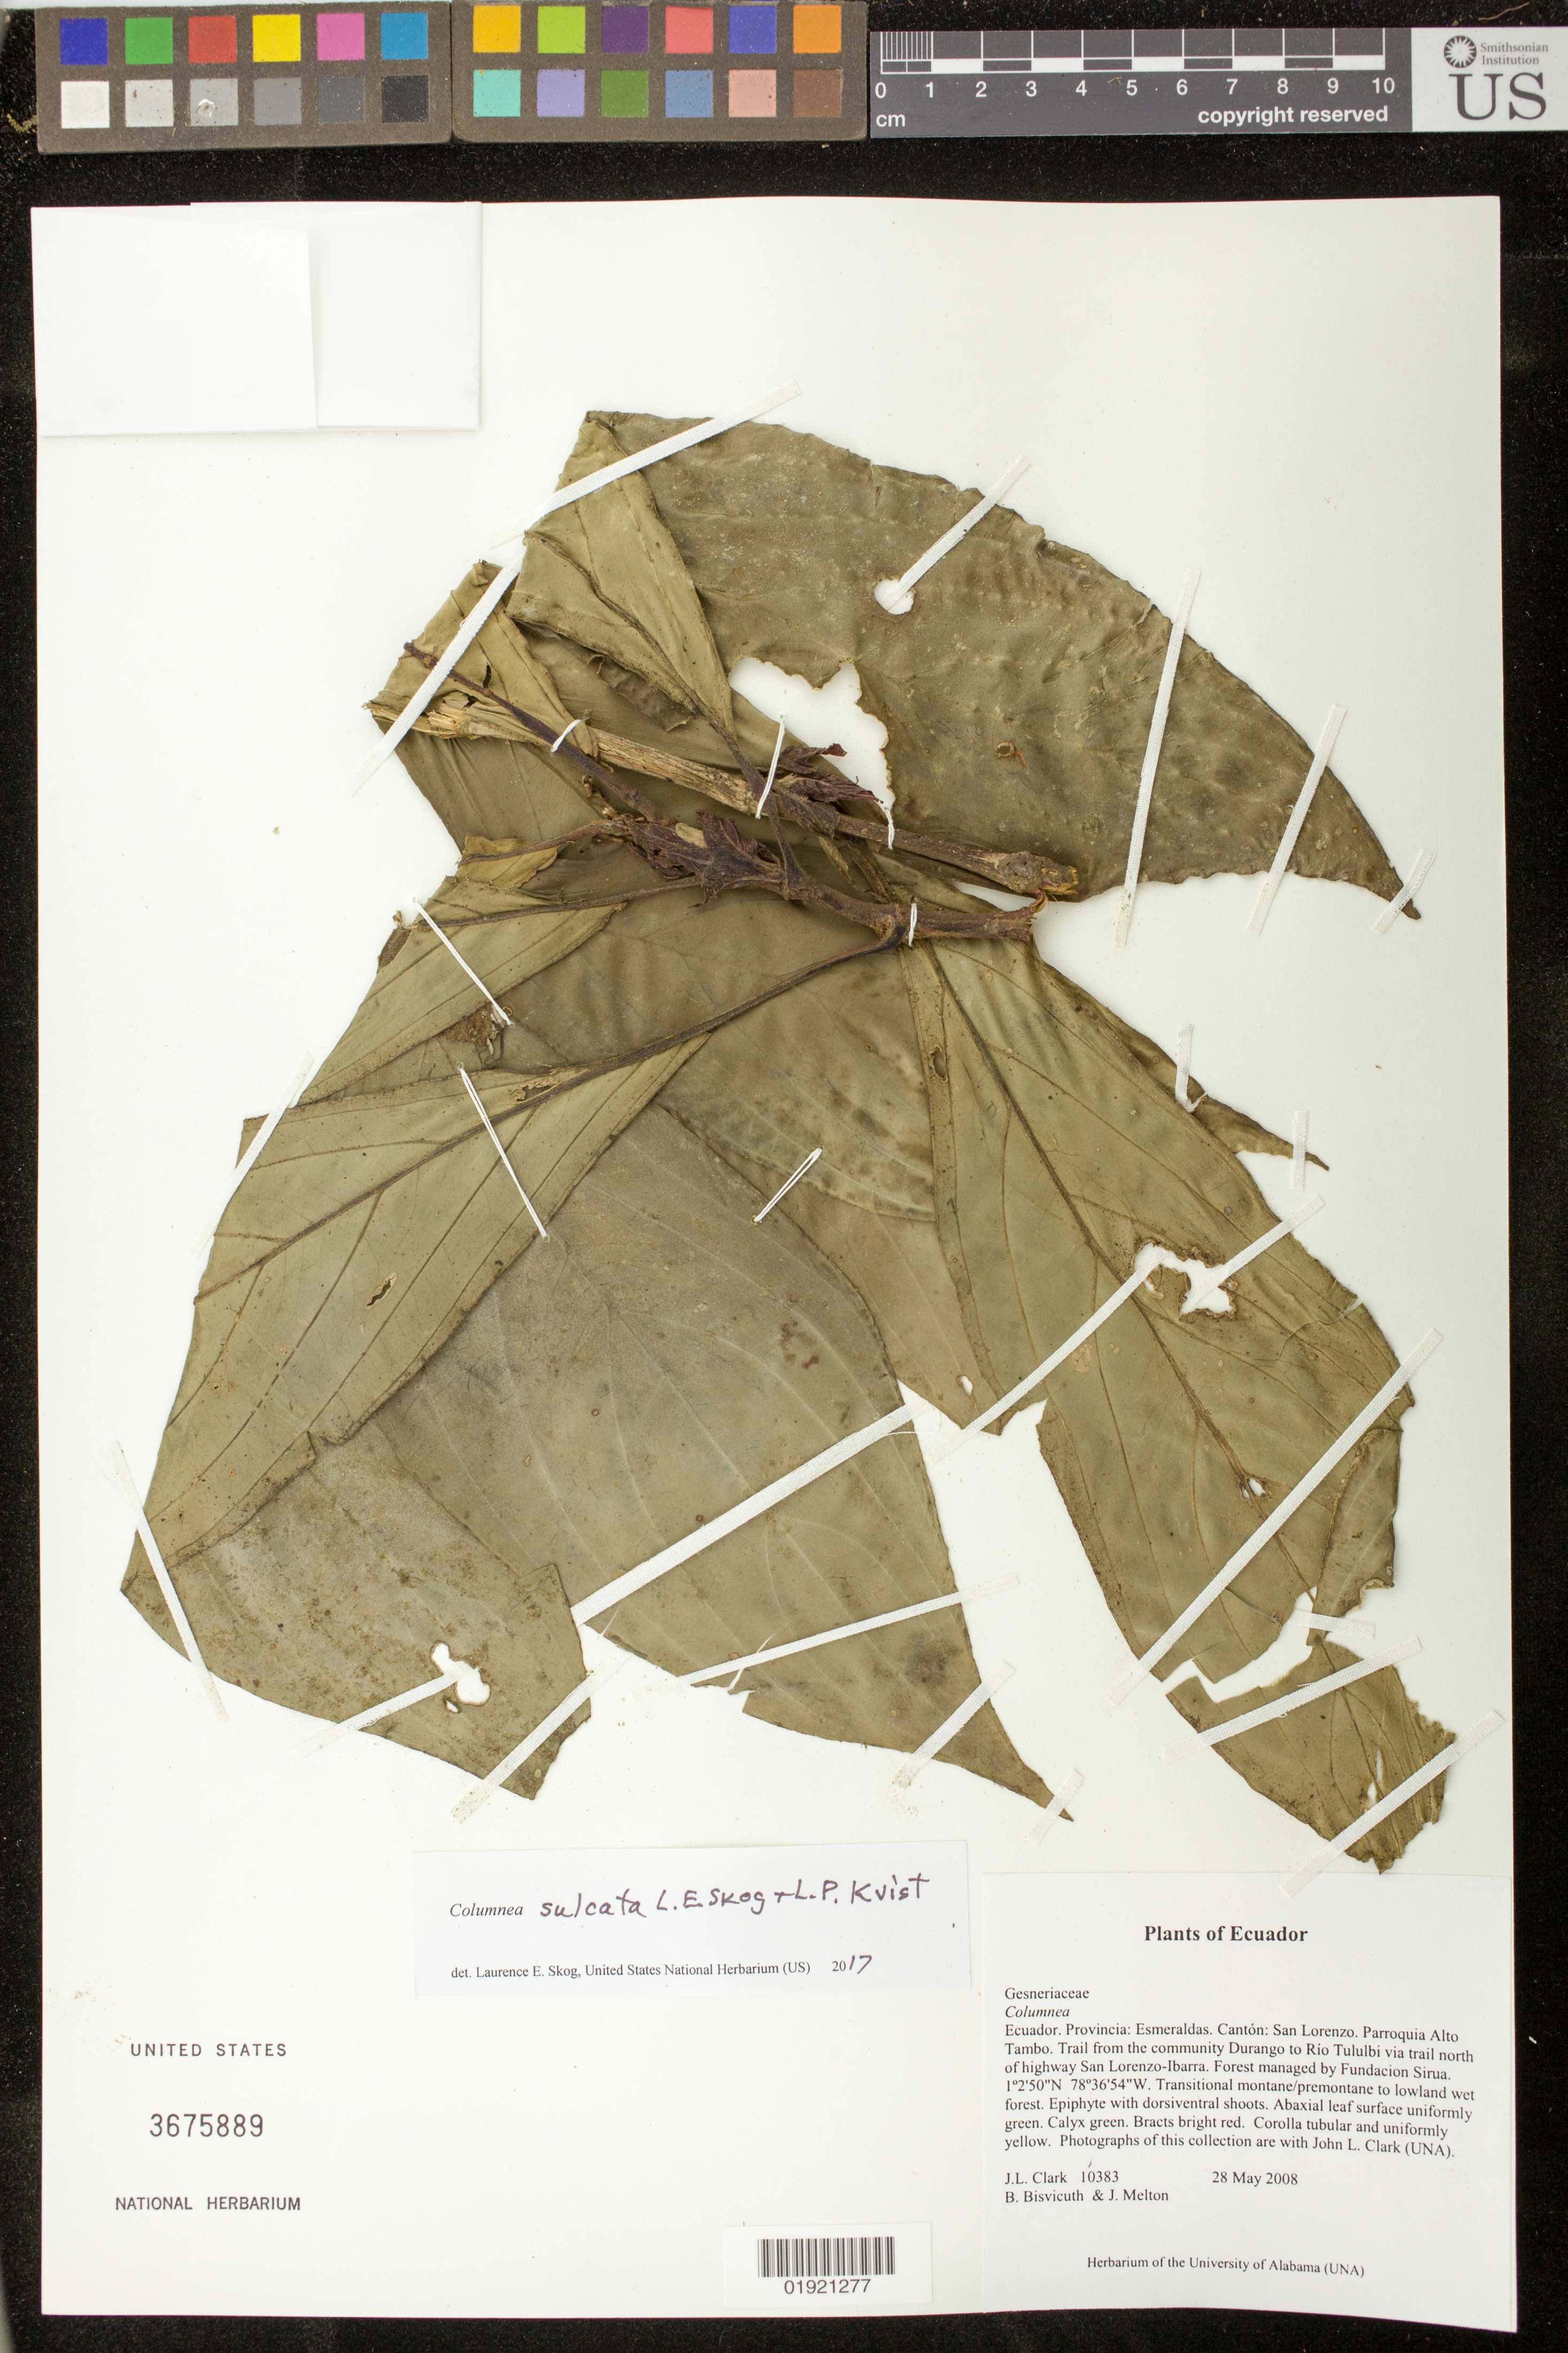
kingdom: Plantae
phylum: Tracheophyta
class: Magnoliopsida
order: Lamiales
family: Gesneriaceae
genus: Columnea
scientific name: Columnea sulcata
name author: L.E. Skog & L.P. Kvist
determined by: Skog, Laurence E.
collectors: J. L. Clark, B. Bisvicuth & J. Melton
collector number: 10383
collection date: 2008-05-28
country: Ecuador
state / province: Esmeraldas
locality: Canton: San Lorenzo. Parroquia Alto Tambo. Trail from the community Durango to Rio Tululbi via trail north of highway San Lorenzo-Ibarra. Forest managed by Fundacion Sirua.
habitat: Transitional montane/premontane to lowland wet forest.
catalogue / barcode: US 3675889